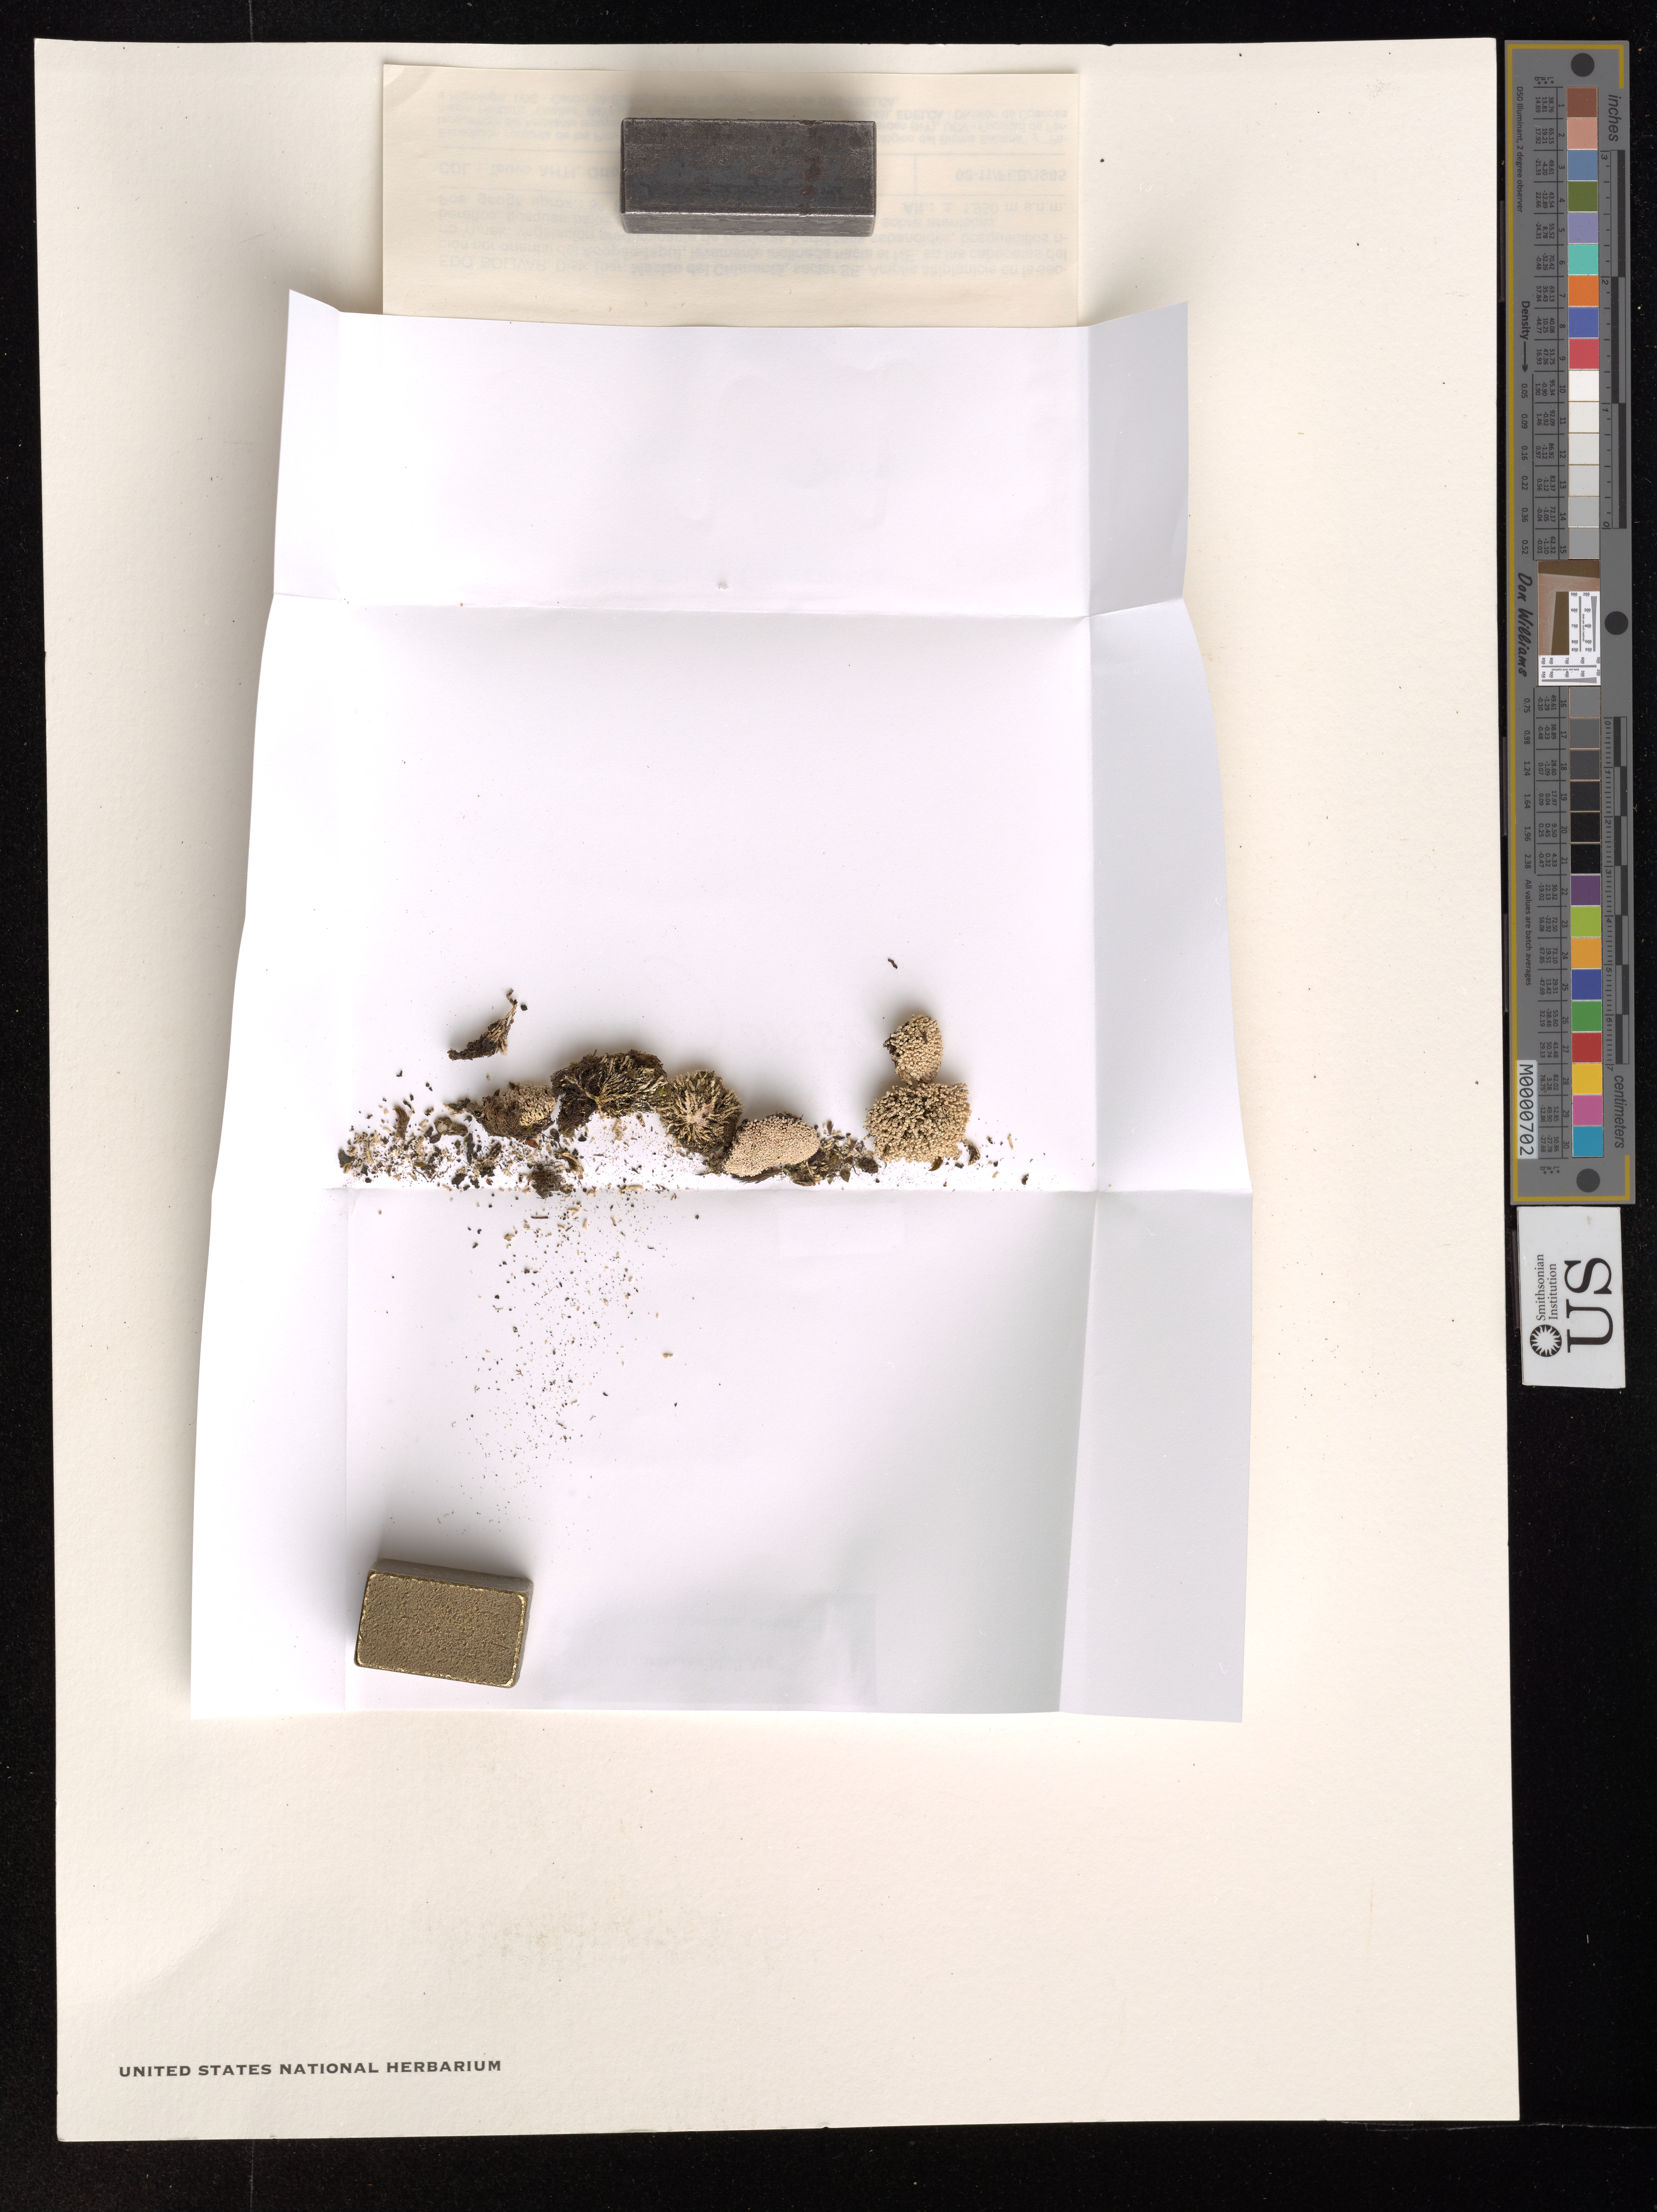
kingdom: Fungi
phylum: Ascomycota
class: Lecanoromycetes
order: Pertusariales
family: Icmadophilaceae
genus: Siphula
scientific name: Siphula carassana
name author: Müll. Arg.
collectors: T. T. Ahti, O. Huber & J. J. Pipoly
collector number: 45100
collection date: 1985-02-08/1985-02-11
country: Venezuela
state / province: Bolivar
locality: Distr. Piar: Macizo del Chimantá, sector SE. Amplia altiplanicie en la sección nor-oriental del Acopán-tepui, levemente inclinada hacia el NE, en las cabeceras del río Yunék.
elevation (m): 1.95